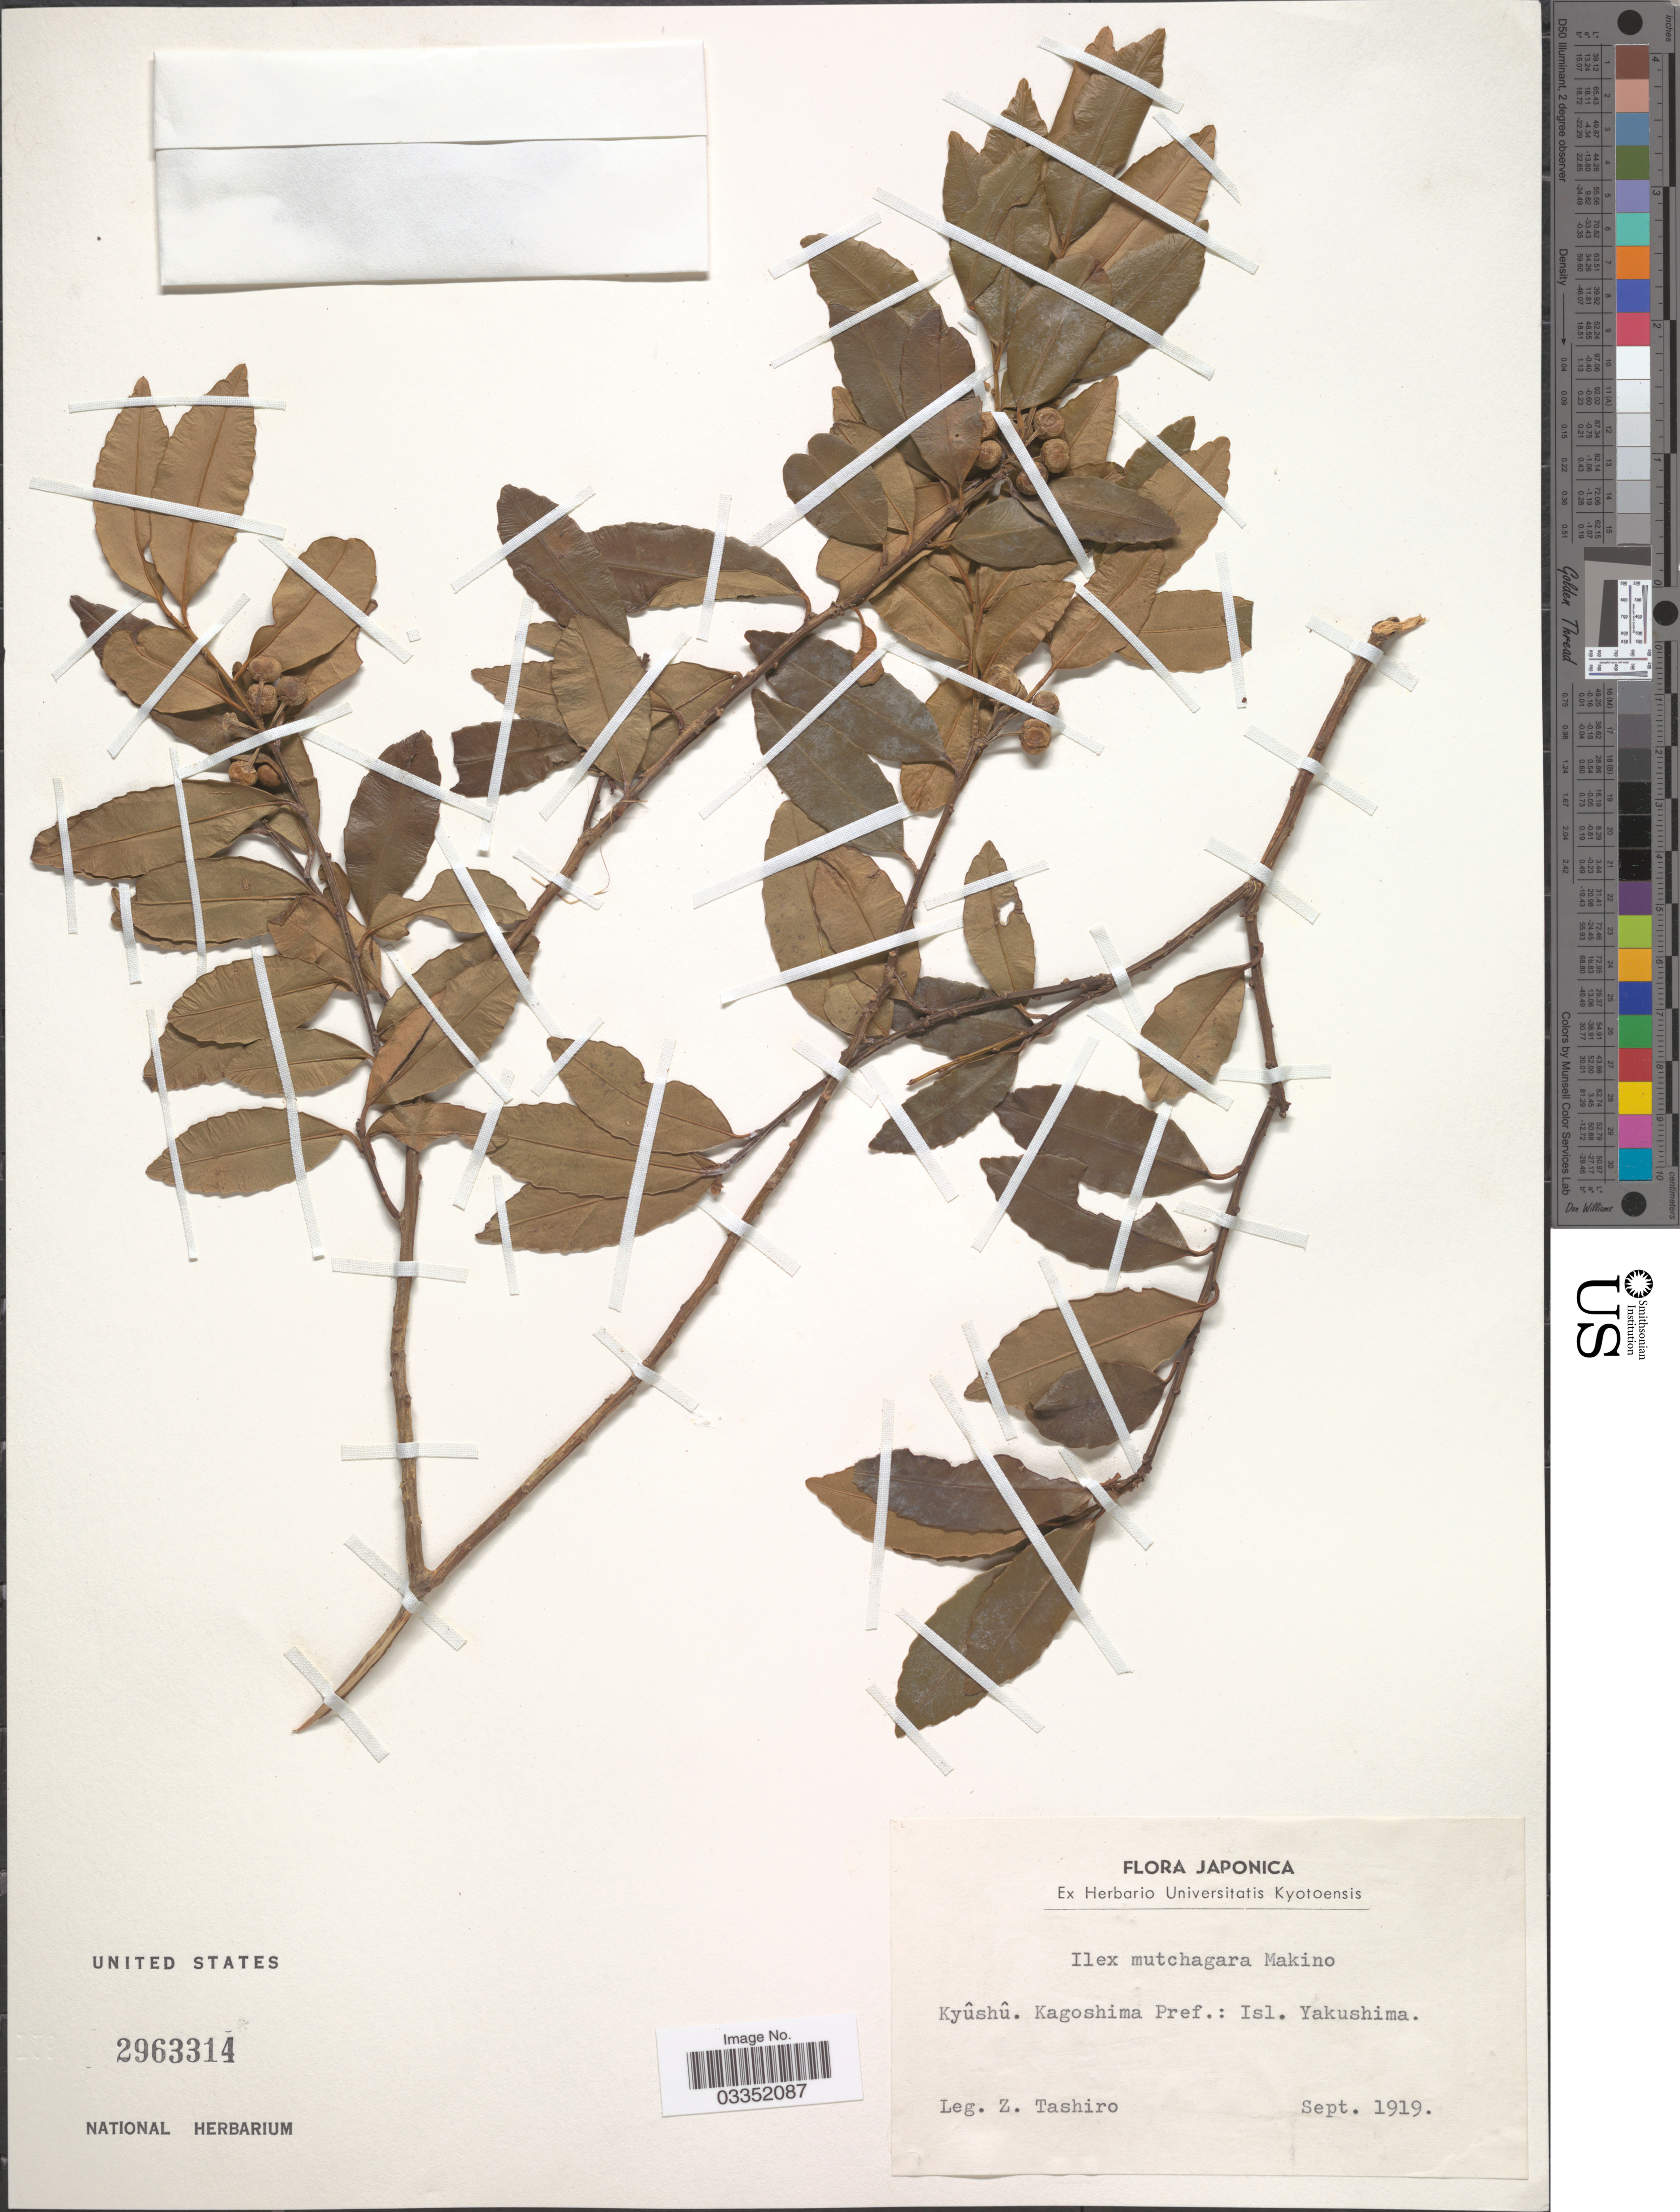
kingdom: Plantae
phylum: Tracheophyta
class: Magnoliopsida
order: Aquifoliales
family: Aquifoliaceae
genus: Ilex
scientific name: Ilex mutchagara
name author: Makino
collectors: Z. Tashiro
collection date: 1919-09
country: Japan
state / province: Kagosima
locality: Kyûshû. Kagoshima Pref.: Isl. Yakushima.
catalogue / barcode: US 2963314